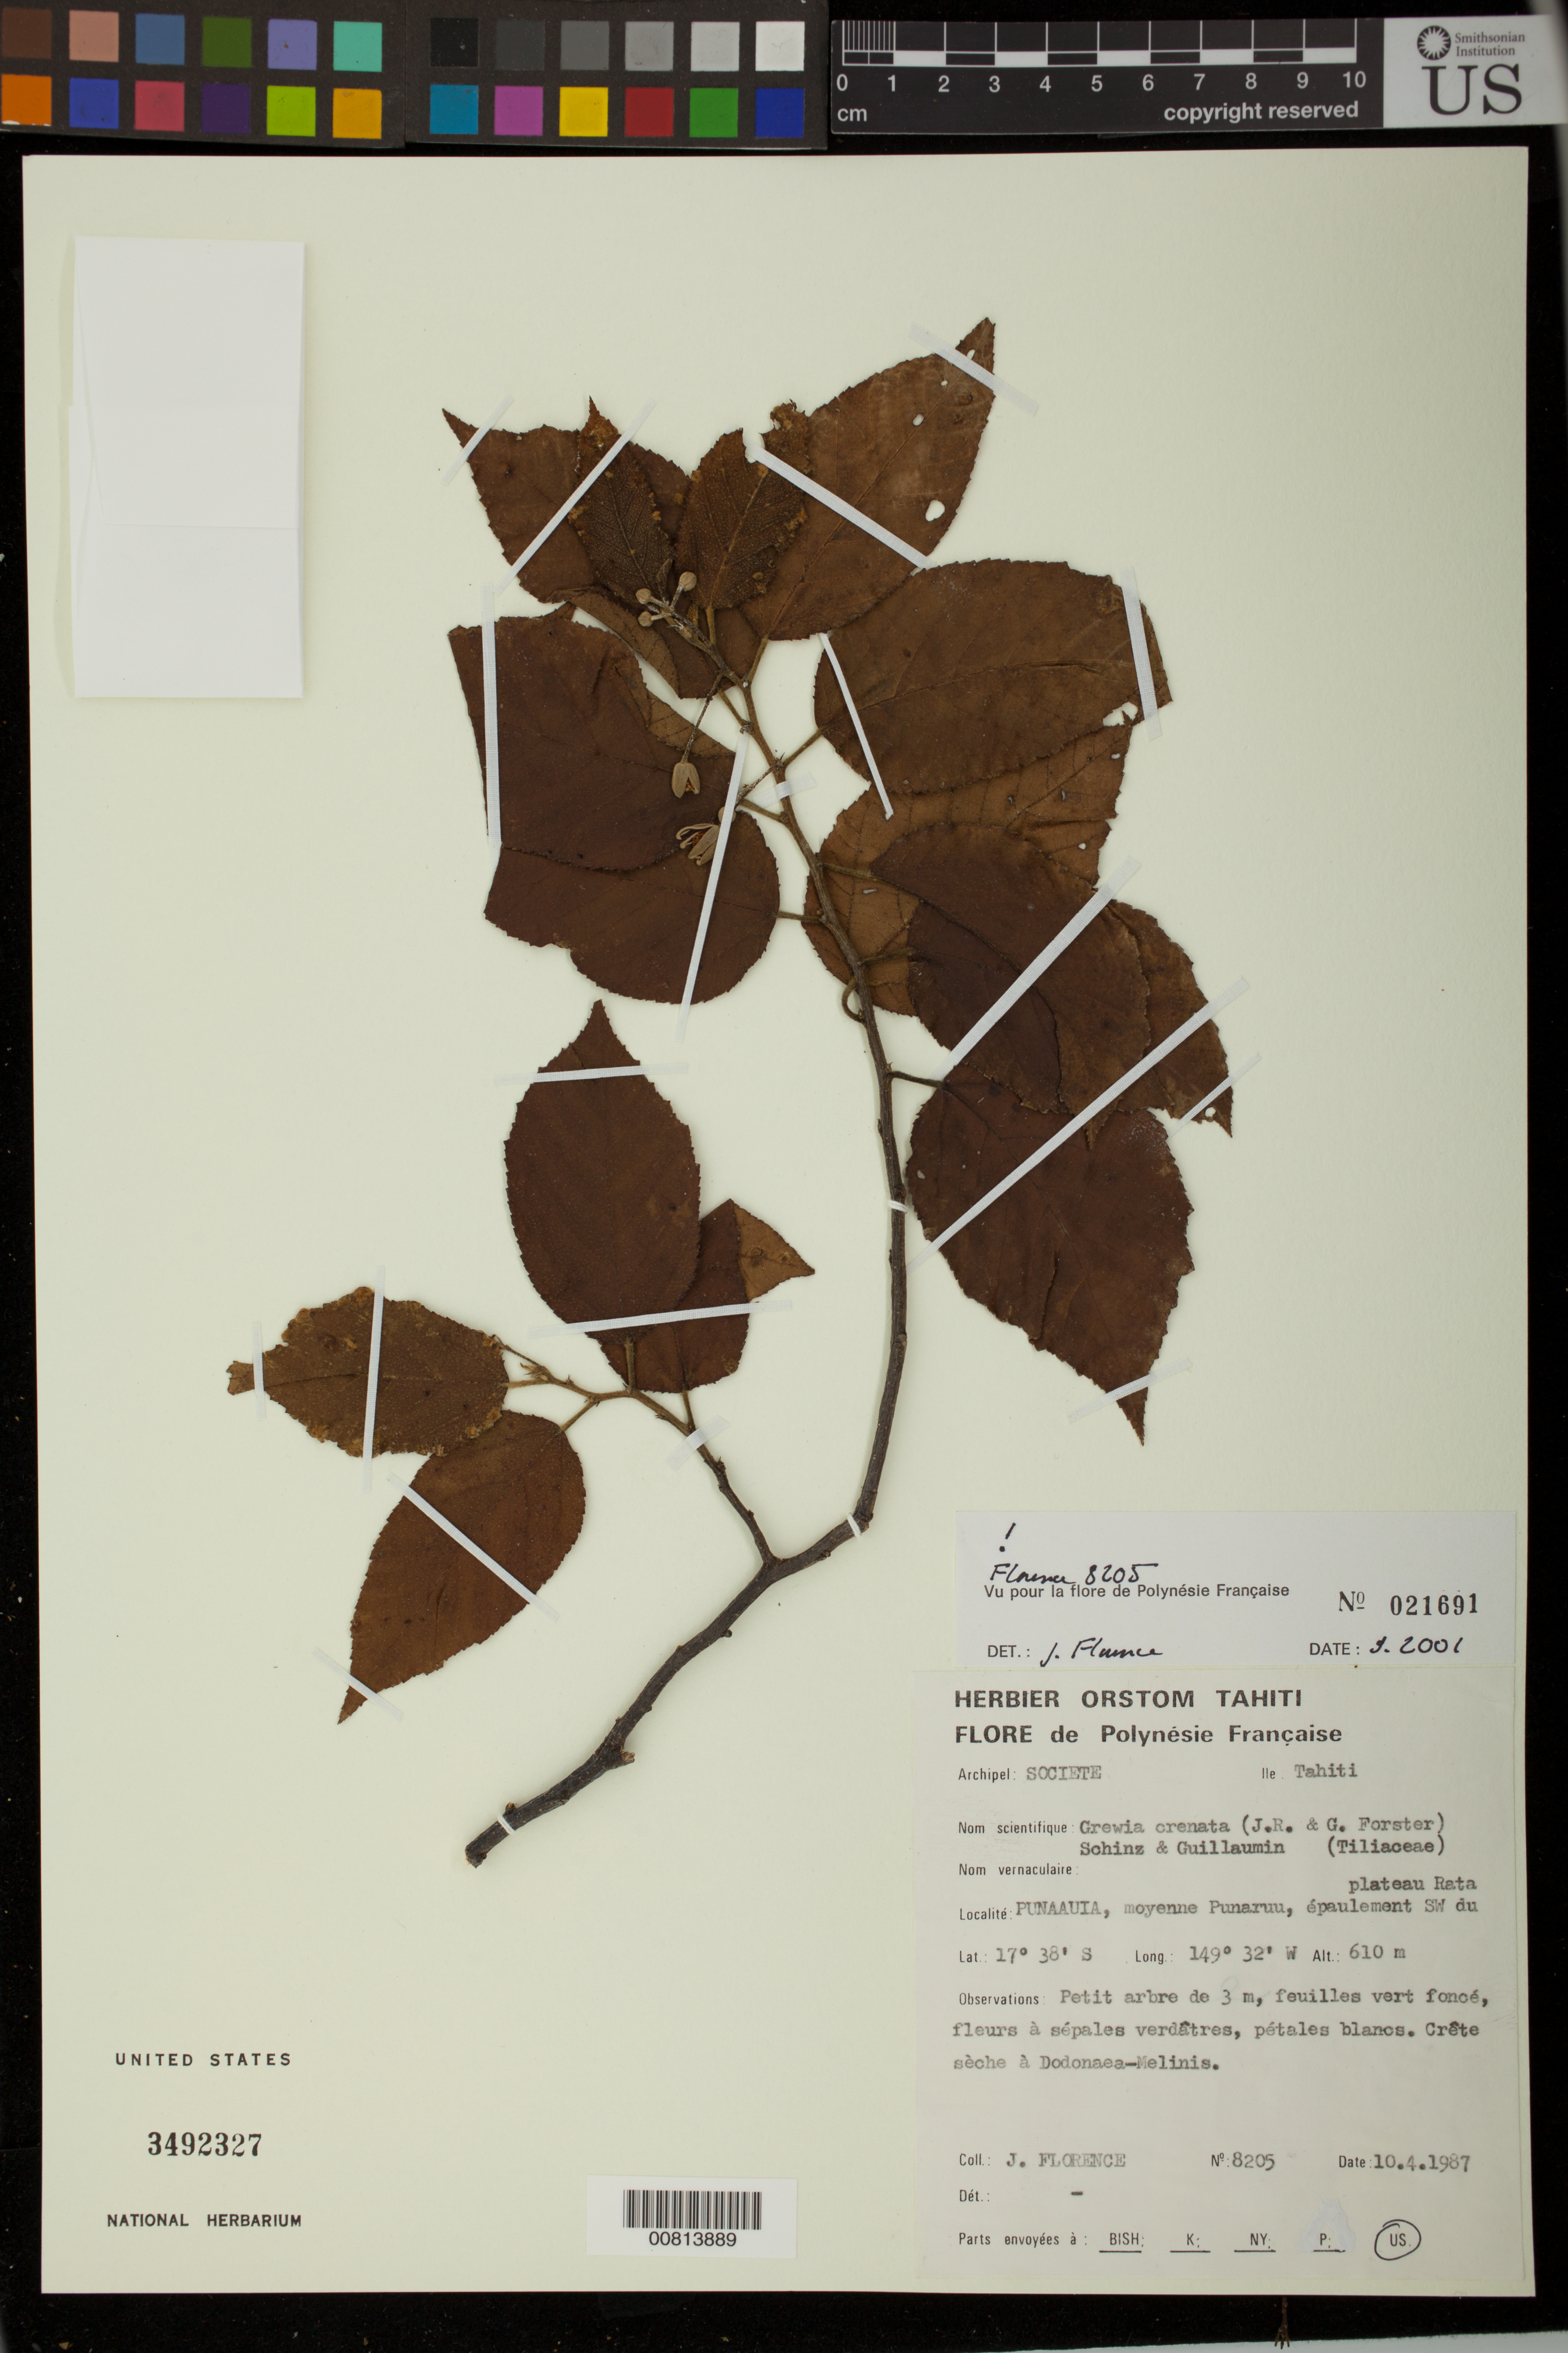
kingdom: Plantae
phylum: Tracheophyta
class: Magnoliopsida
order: Malvales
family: Malvaceae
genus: Grewia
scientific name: Grewia crenata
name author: (J.R. Forst. & G. Forst.) Schinz & Guillaumin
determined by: Florence, J.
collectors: J. Florence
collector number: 8205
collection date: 1987-04-10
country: French Polynesia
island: Tahiti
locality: Punaauia, moyenne Punaruu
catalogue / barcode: US 3492327